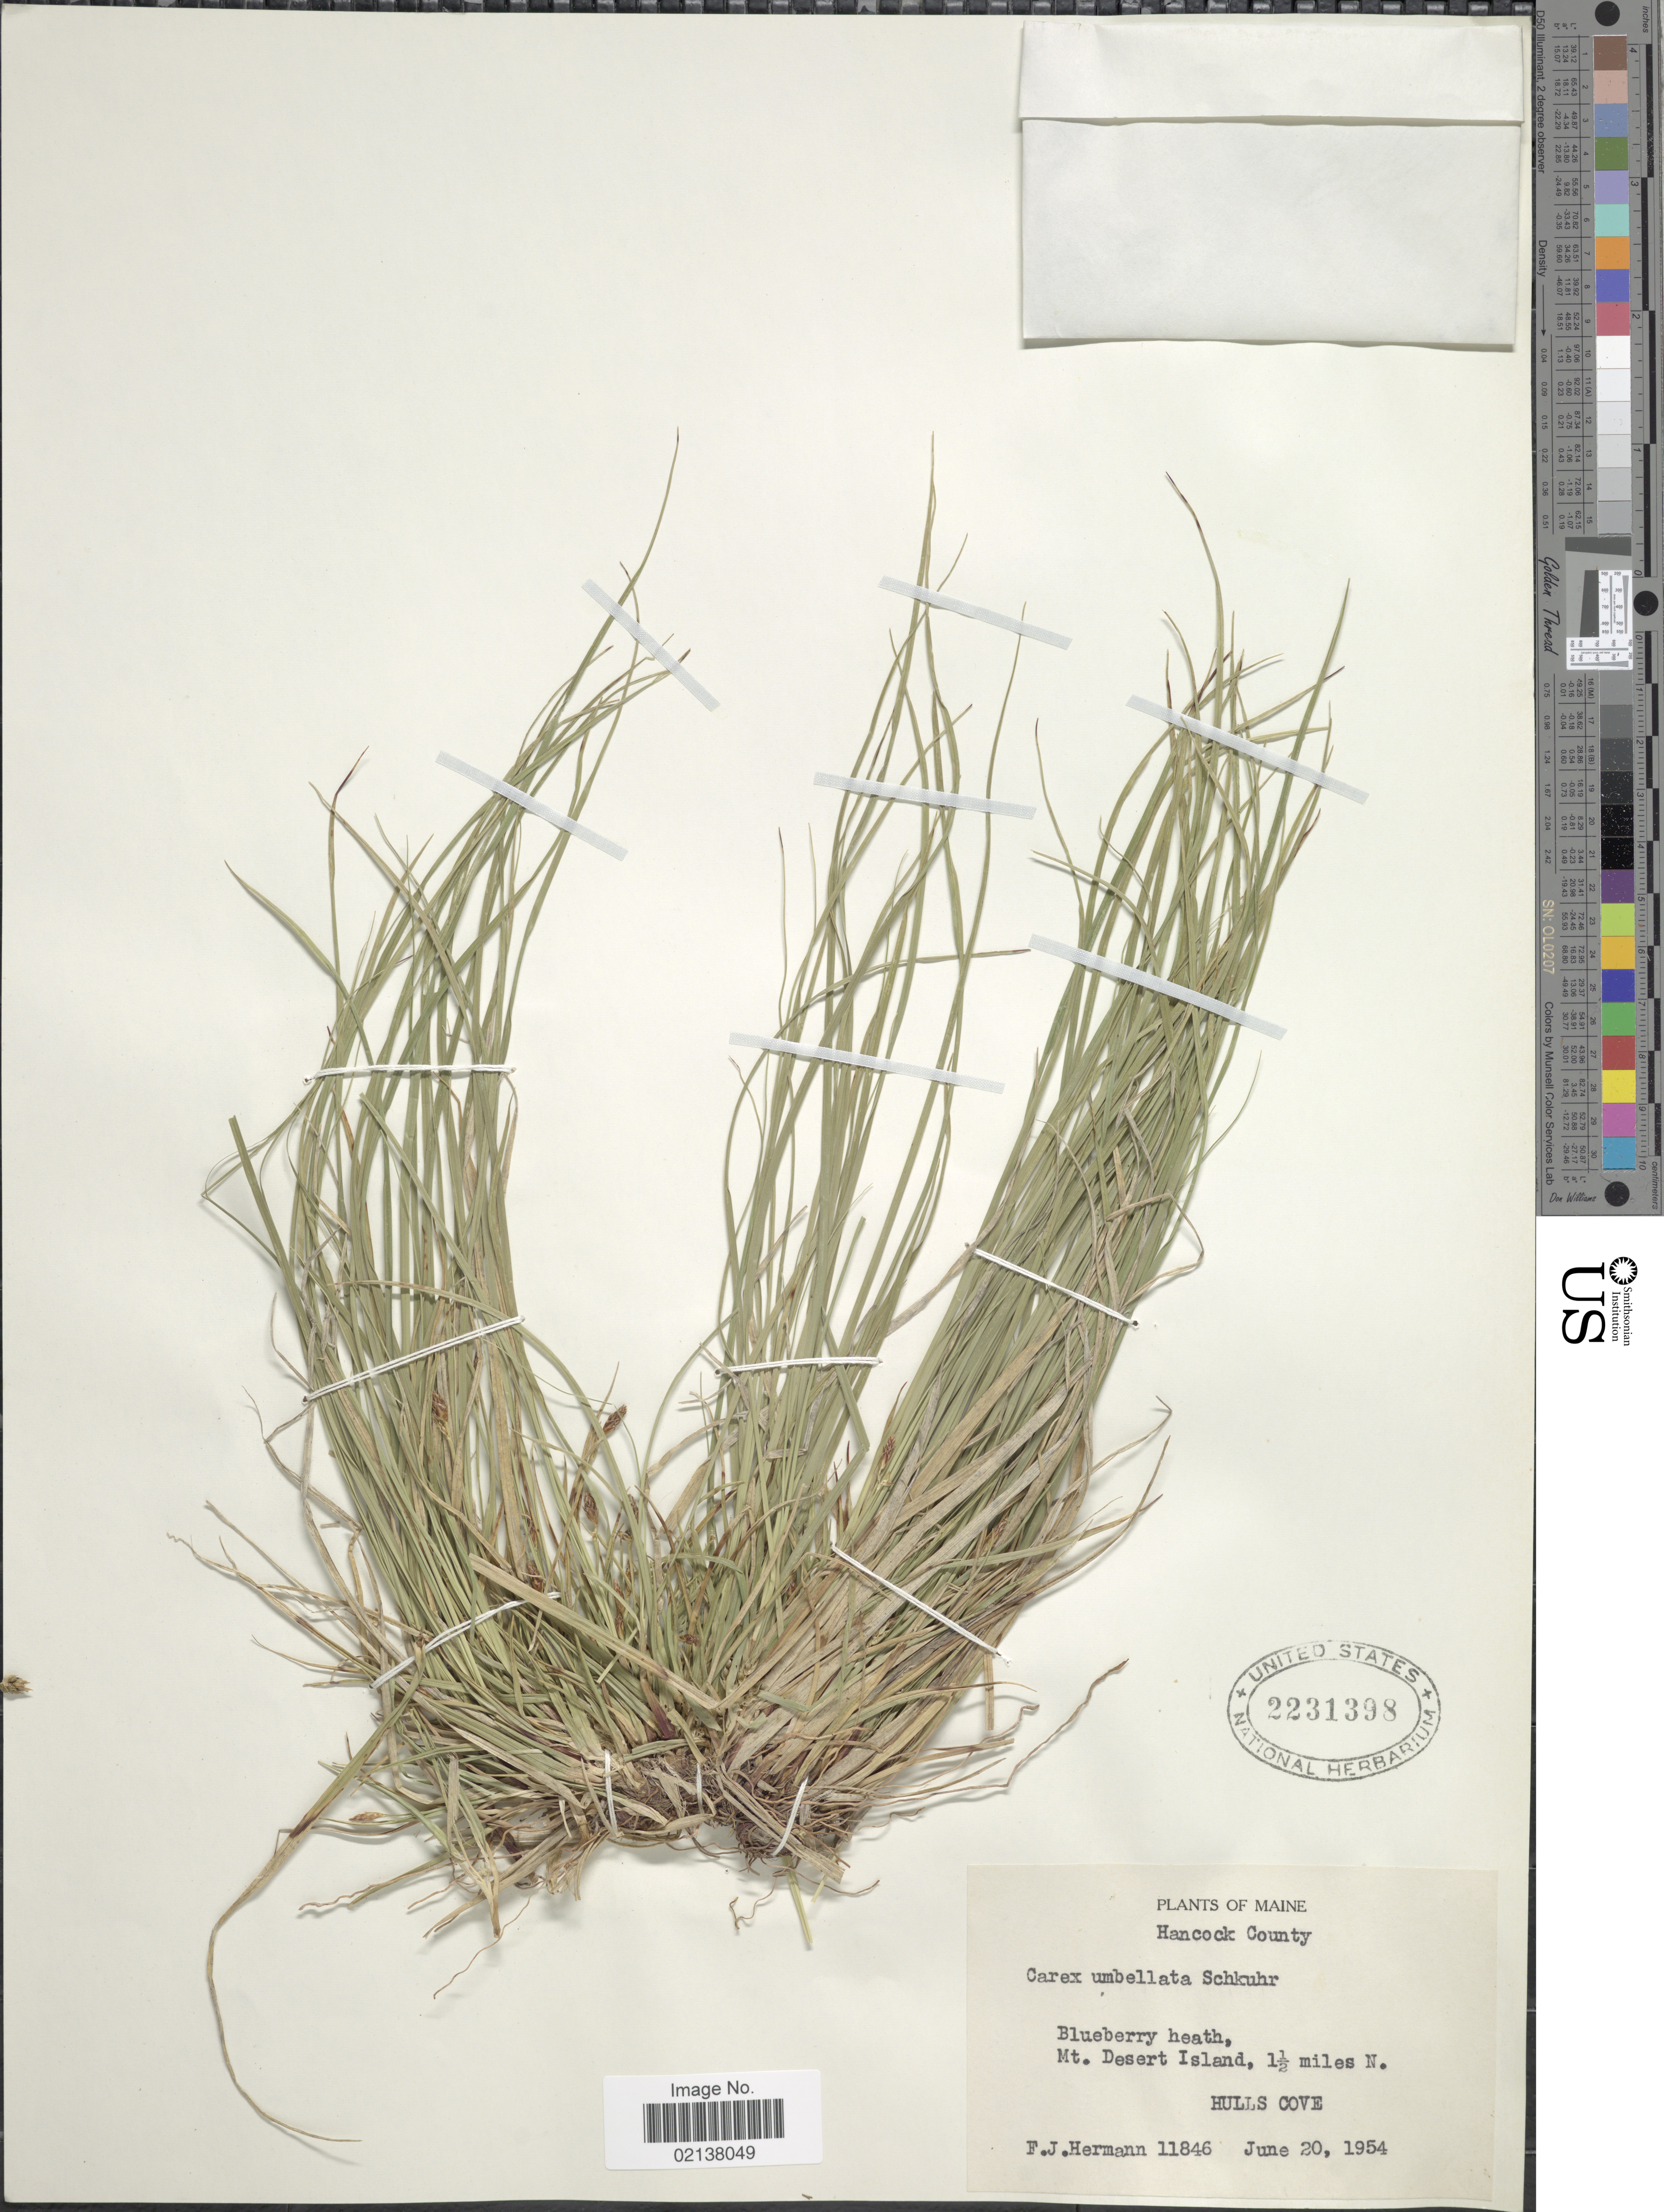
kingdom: Plantae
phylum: Tracheophyta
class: Liliopsida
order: Poales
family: Cyperaceae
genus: Carex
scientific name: Carex umbellata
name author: Schkuhr ex Willd.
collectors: F. J. Hermann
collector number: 11846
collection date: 1954-06-20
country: United States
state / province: Maine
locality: Maine, Blueberry heath, Mt. Desert Island, 1½ miles N. Hulls Cove. Hancock County.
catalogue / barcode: US 2231398